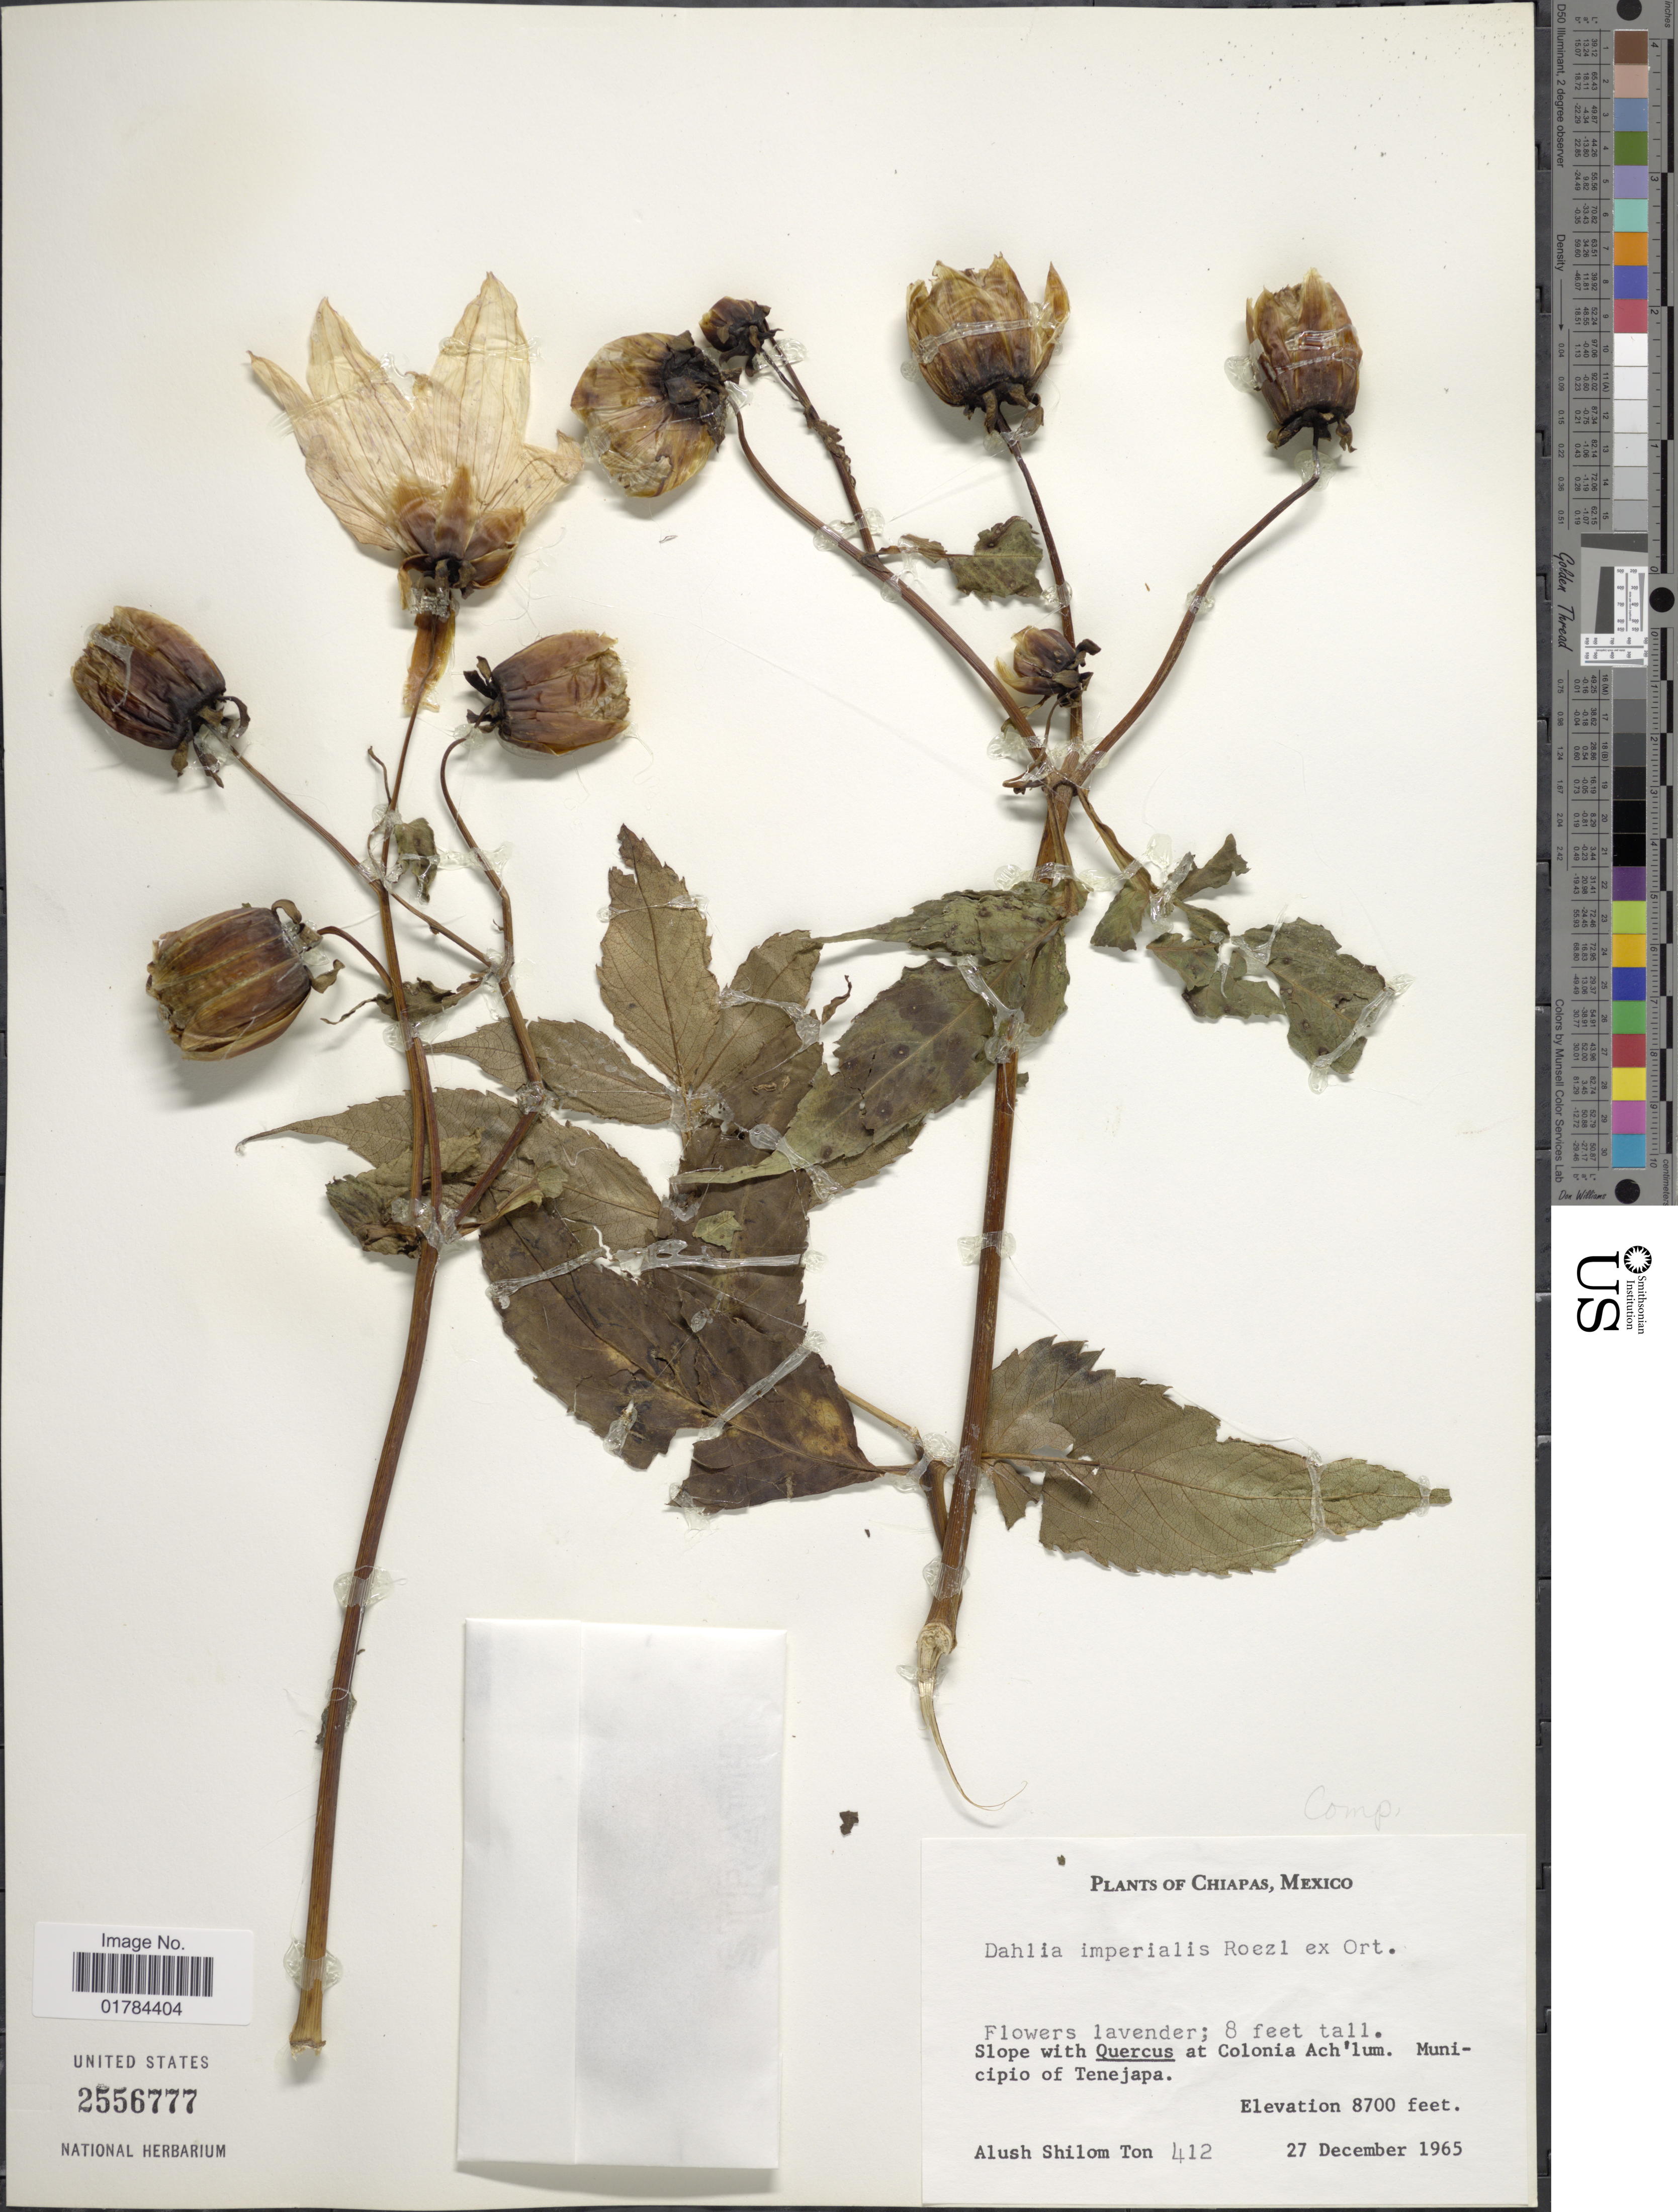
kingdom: Plantae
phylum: Tracheophyta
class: Magnoliopsida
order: Asterales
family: Asteraceae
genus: Dahlia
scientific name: Dahlia imperialis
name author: Roezl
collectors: A. S. Ton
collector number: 412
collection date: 1965-12-27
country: Mexico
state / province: Chiapas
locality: Slope with Quercus at Colonia Ach' lum. Municipio of Tenejapa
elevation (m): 2652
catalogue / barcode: US 2556777